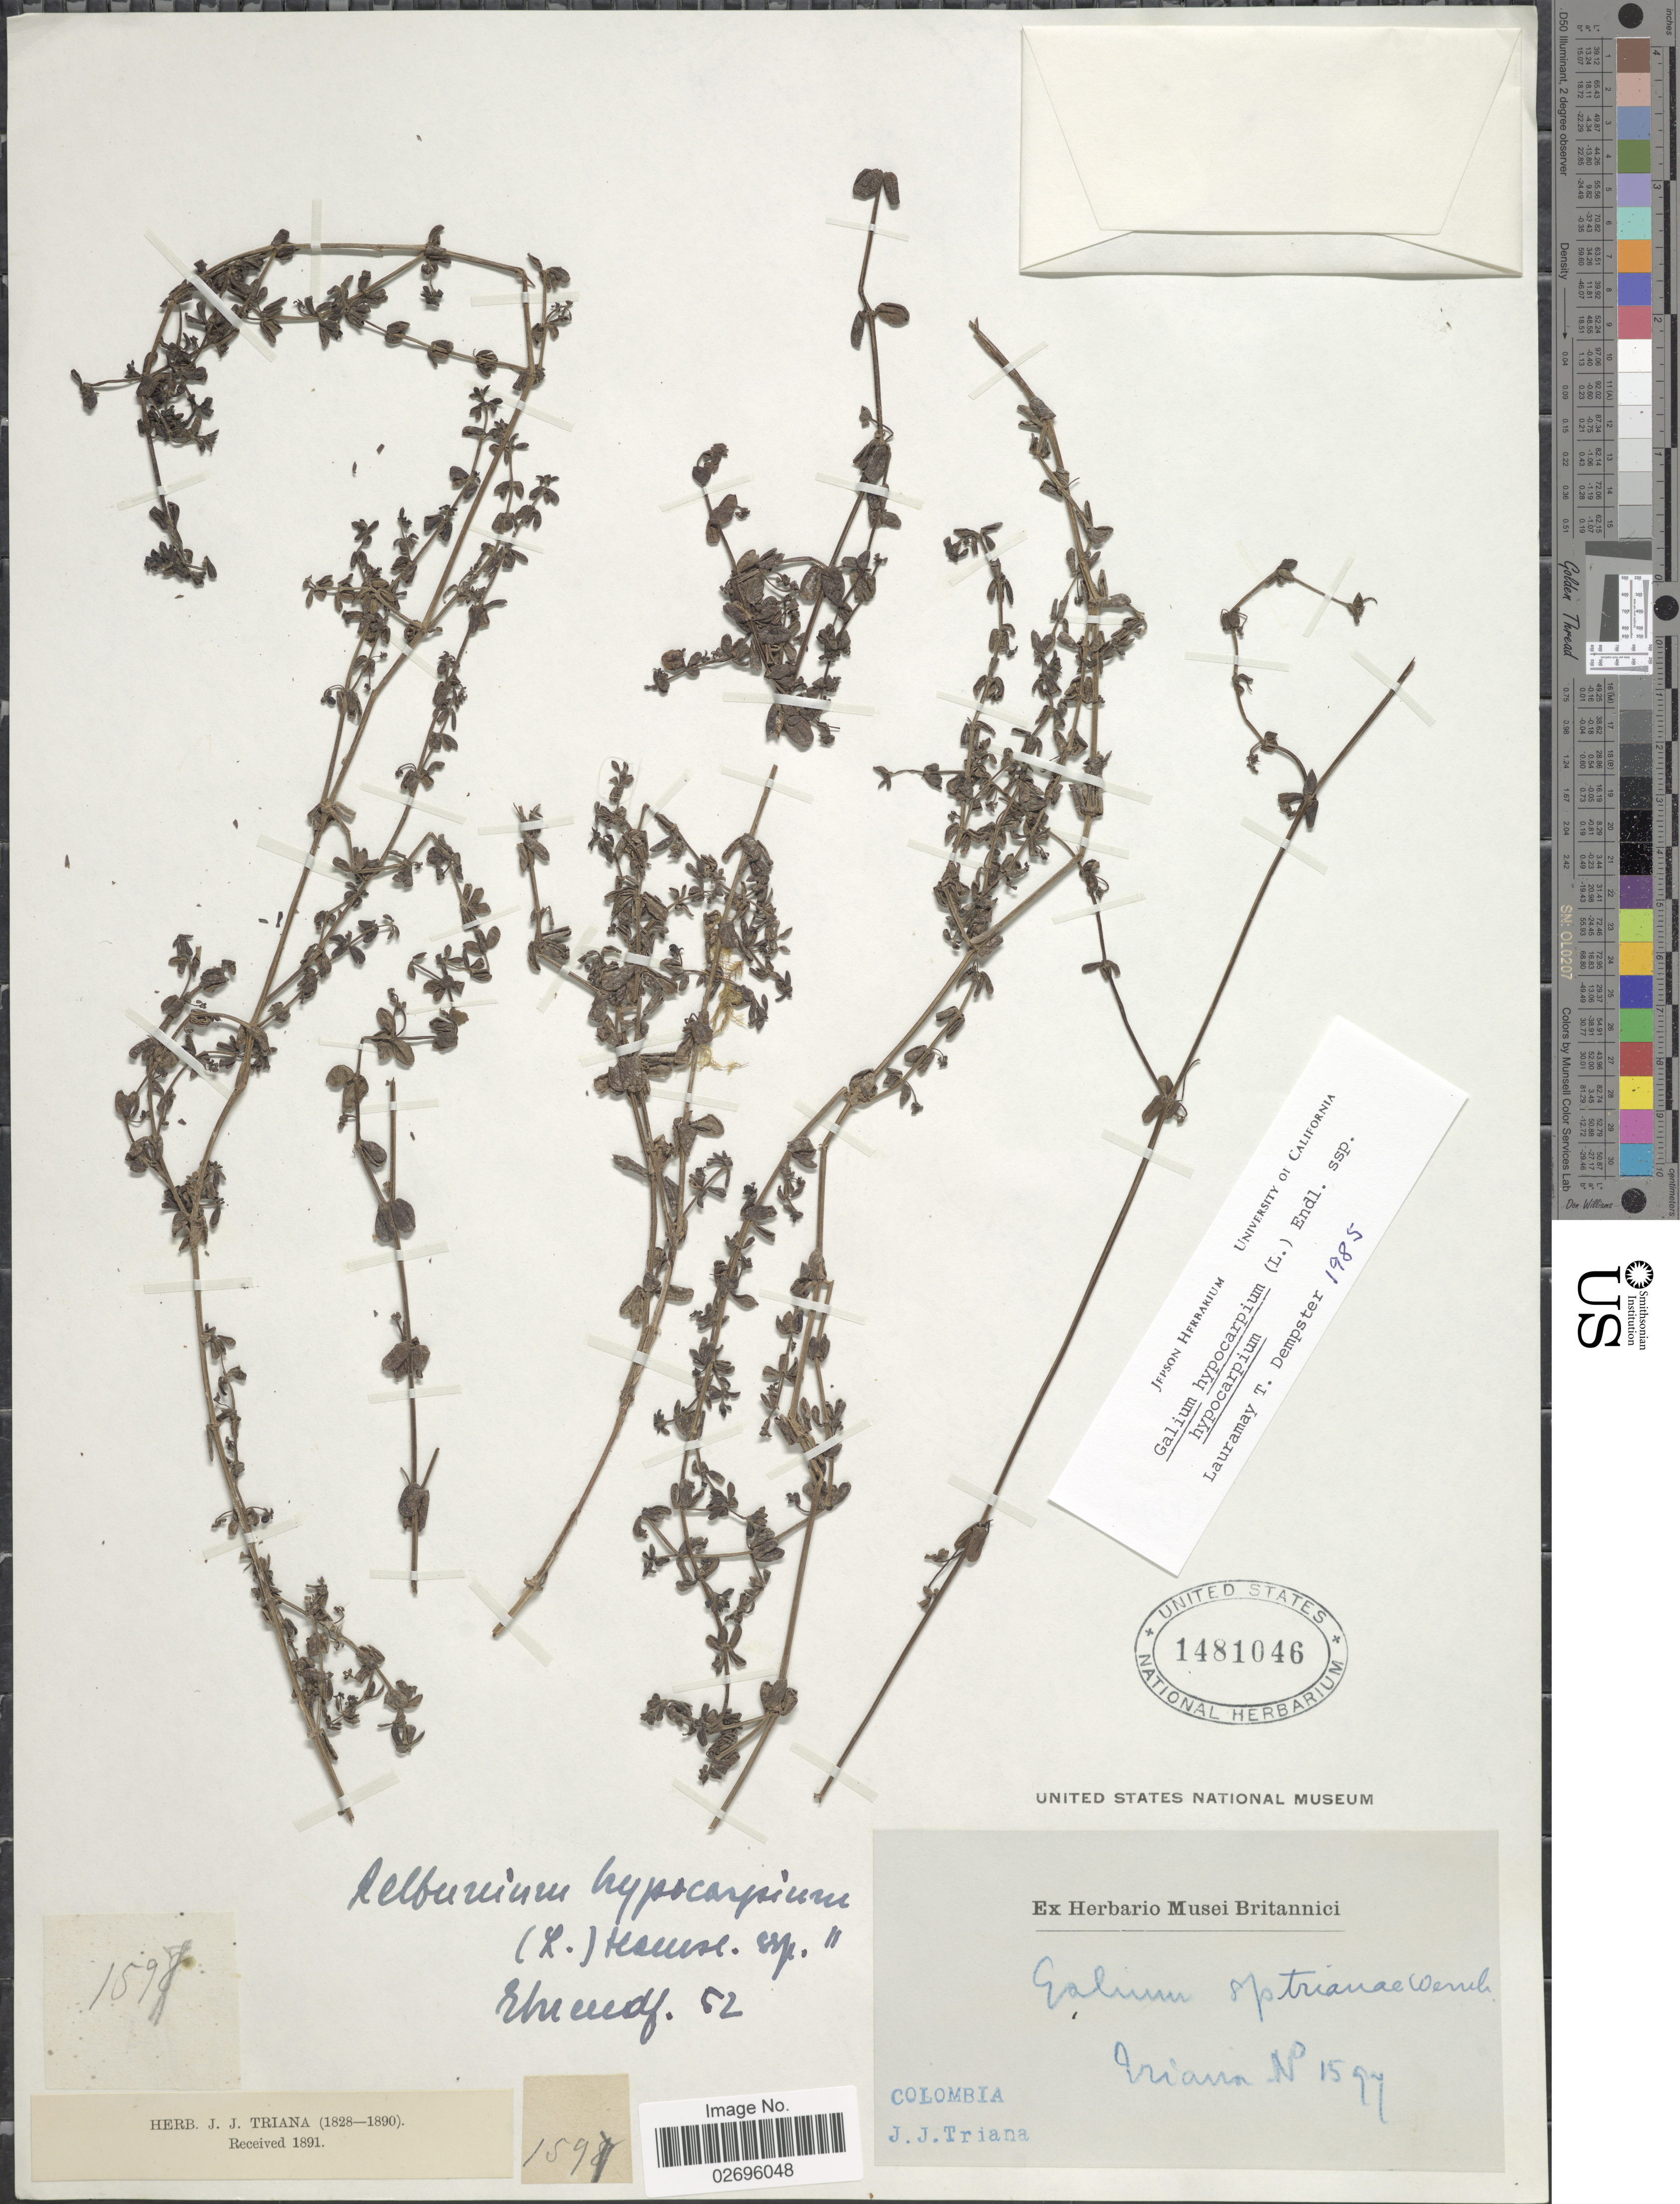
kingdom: Plantae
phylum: Tracheophyta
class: Magnoliopsida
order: Gentianales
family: Rubiaceae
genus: Galium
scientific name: Galium hypocarpium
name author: (L.) Endl. ex Griseb.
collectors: J. J. Triana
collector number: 1597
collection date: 1828/1890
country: Colombia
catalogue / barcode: US 1481046